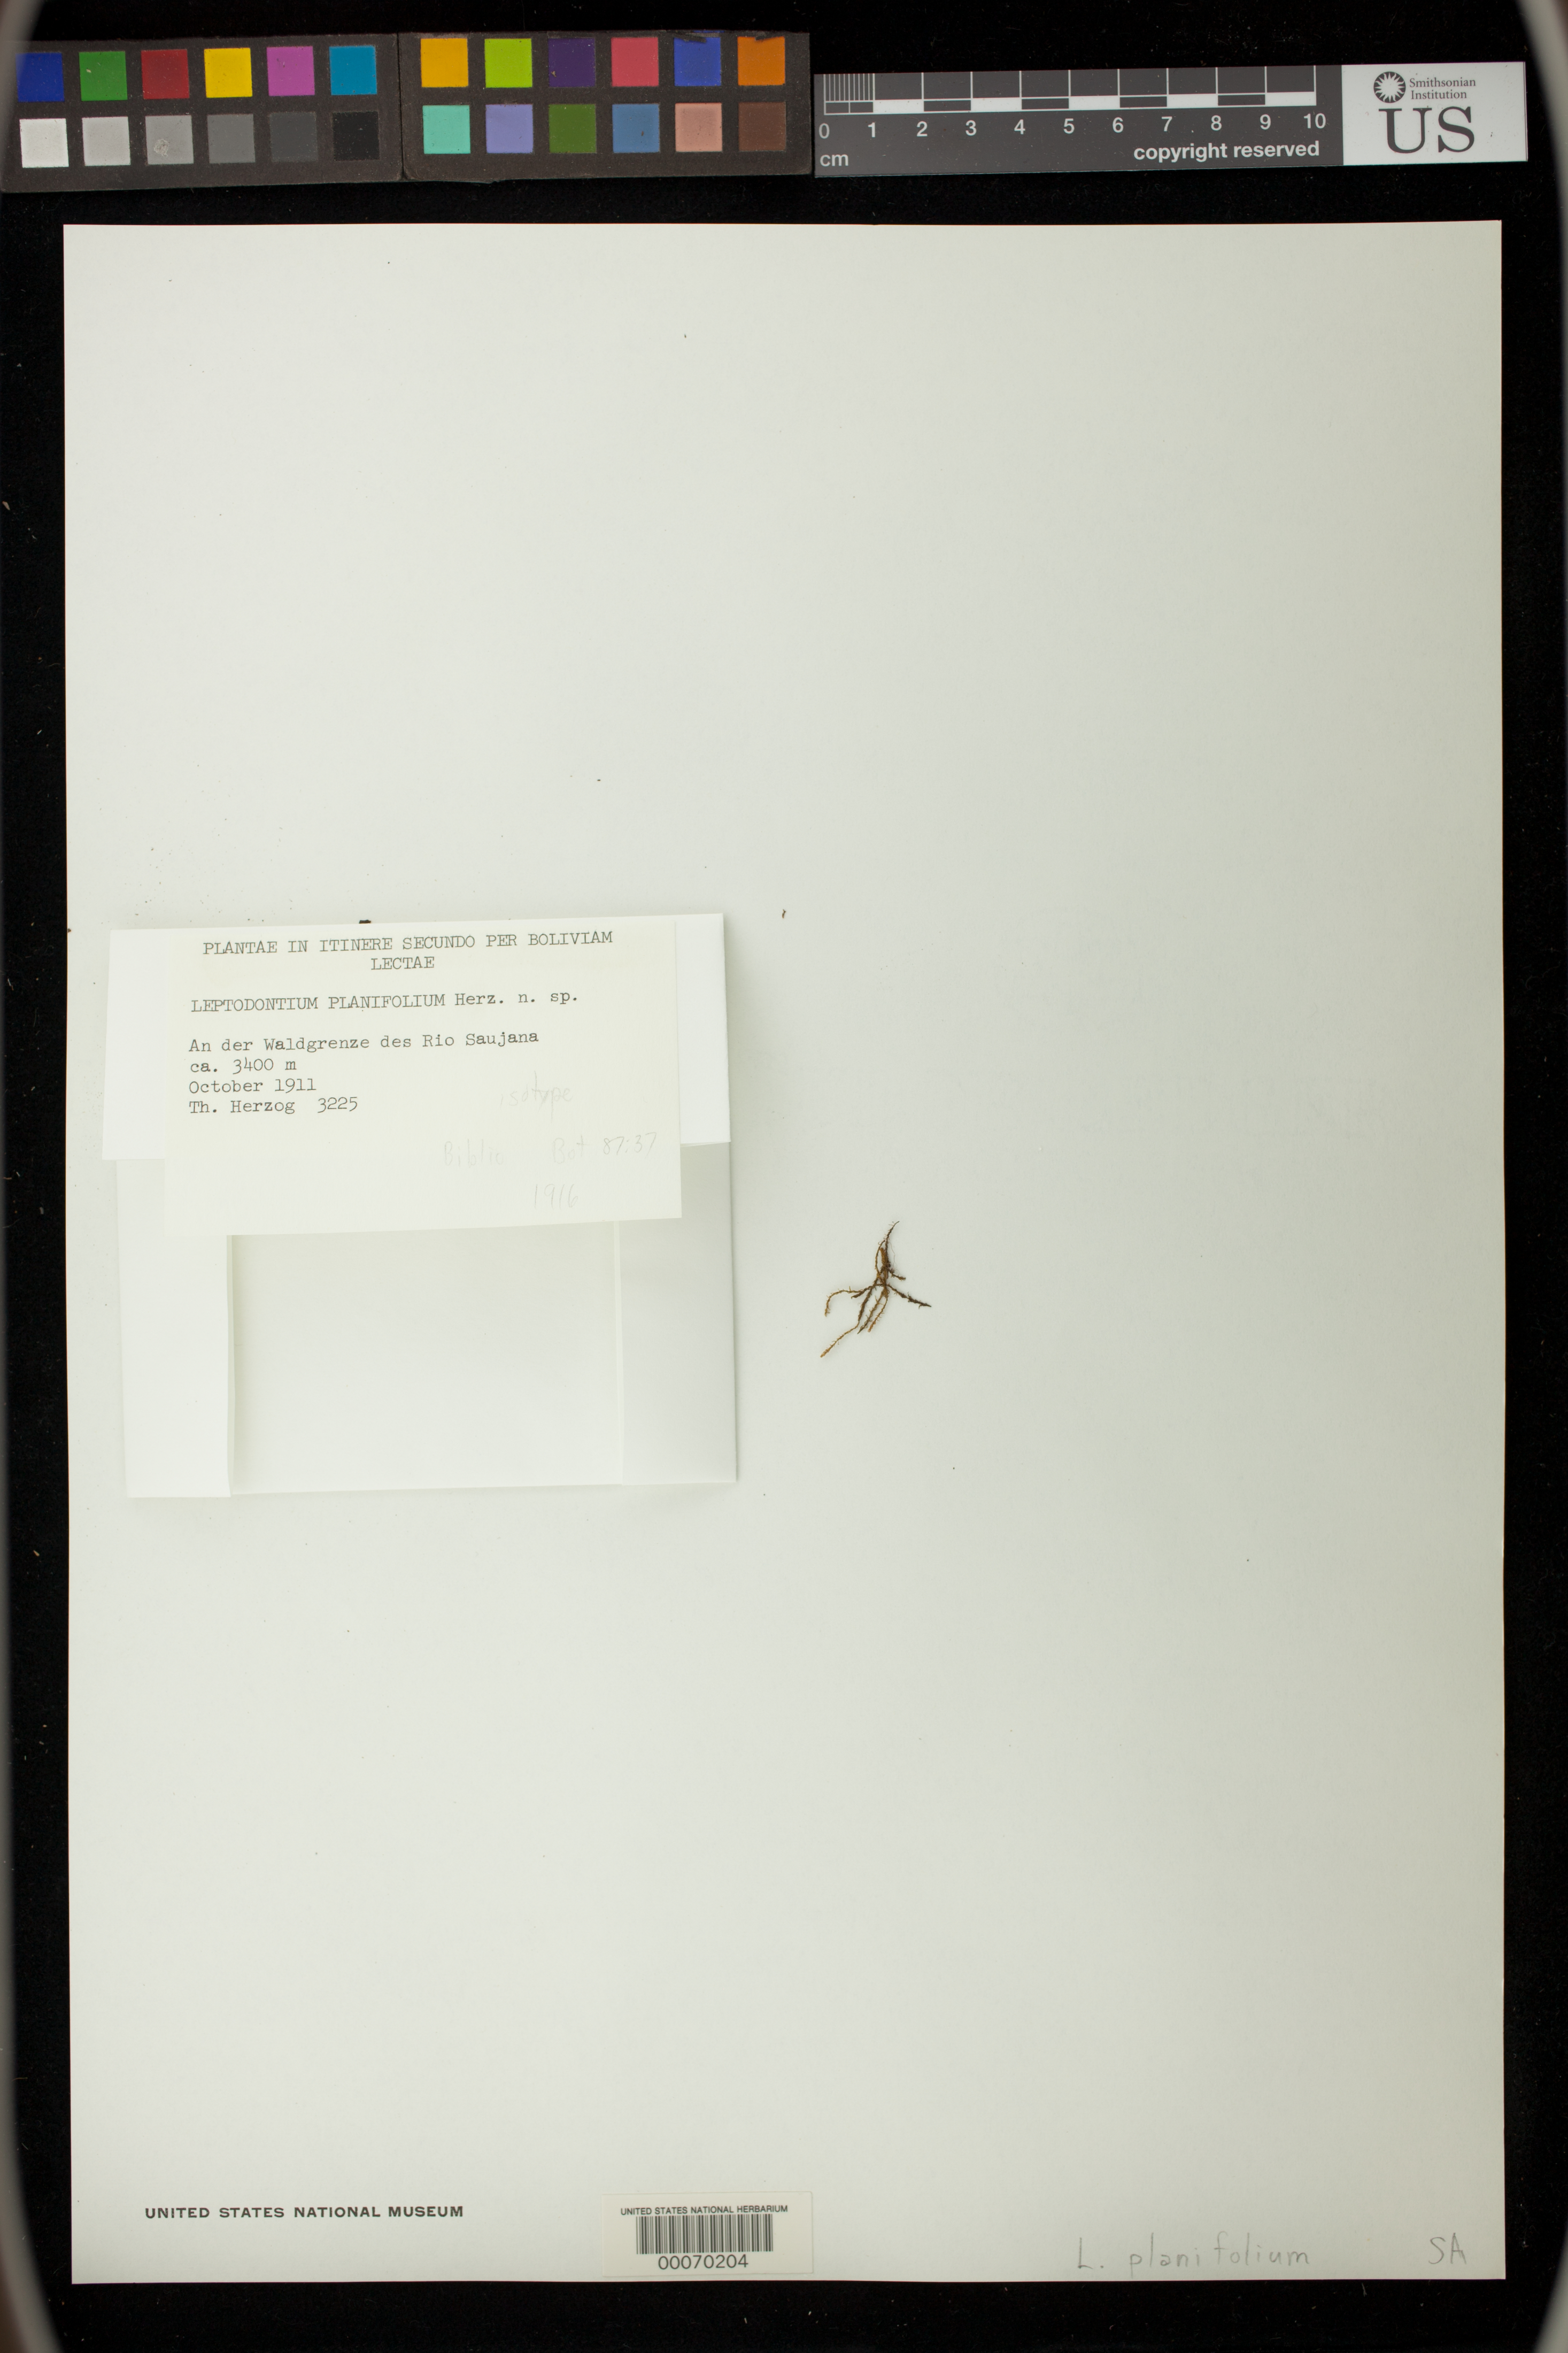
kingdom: Plantae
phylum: Bryophyta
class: Bryopsida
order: Pottiales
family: Pottiaceae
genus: Leptodontium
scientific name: Leptodontium planifolium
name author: Herzog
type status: Isotype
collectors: T. K. J. Herzog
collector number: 3225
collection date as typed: Oct 1911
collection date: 1911-10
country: Bolivia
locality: An der waldgrenze des Rio Saujana. [On forest-border of the Rio Saujana.]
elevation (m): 3400